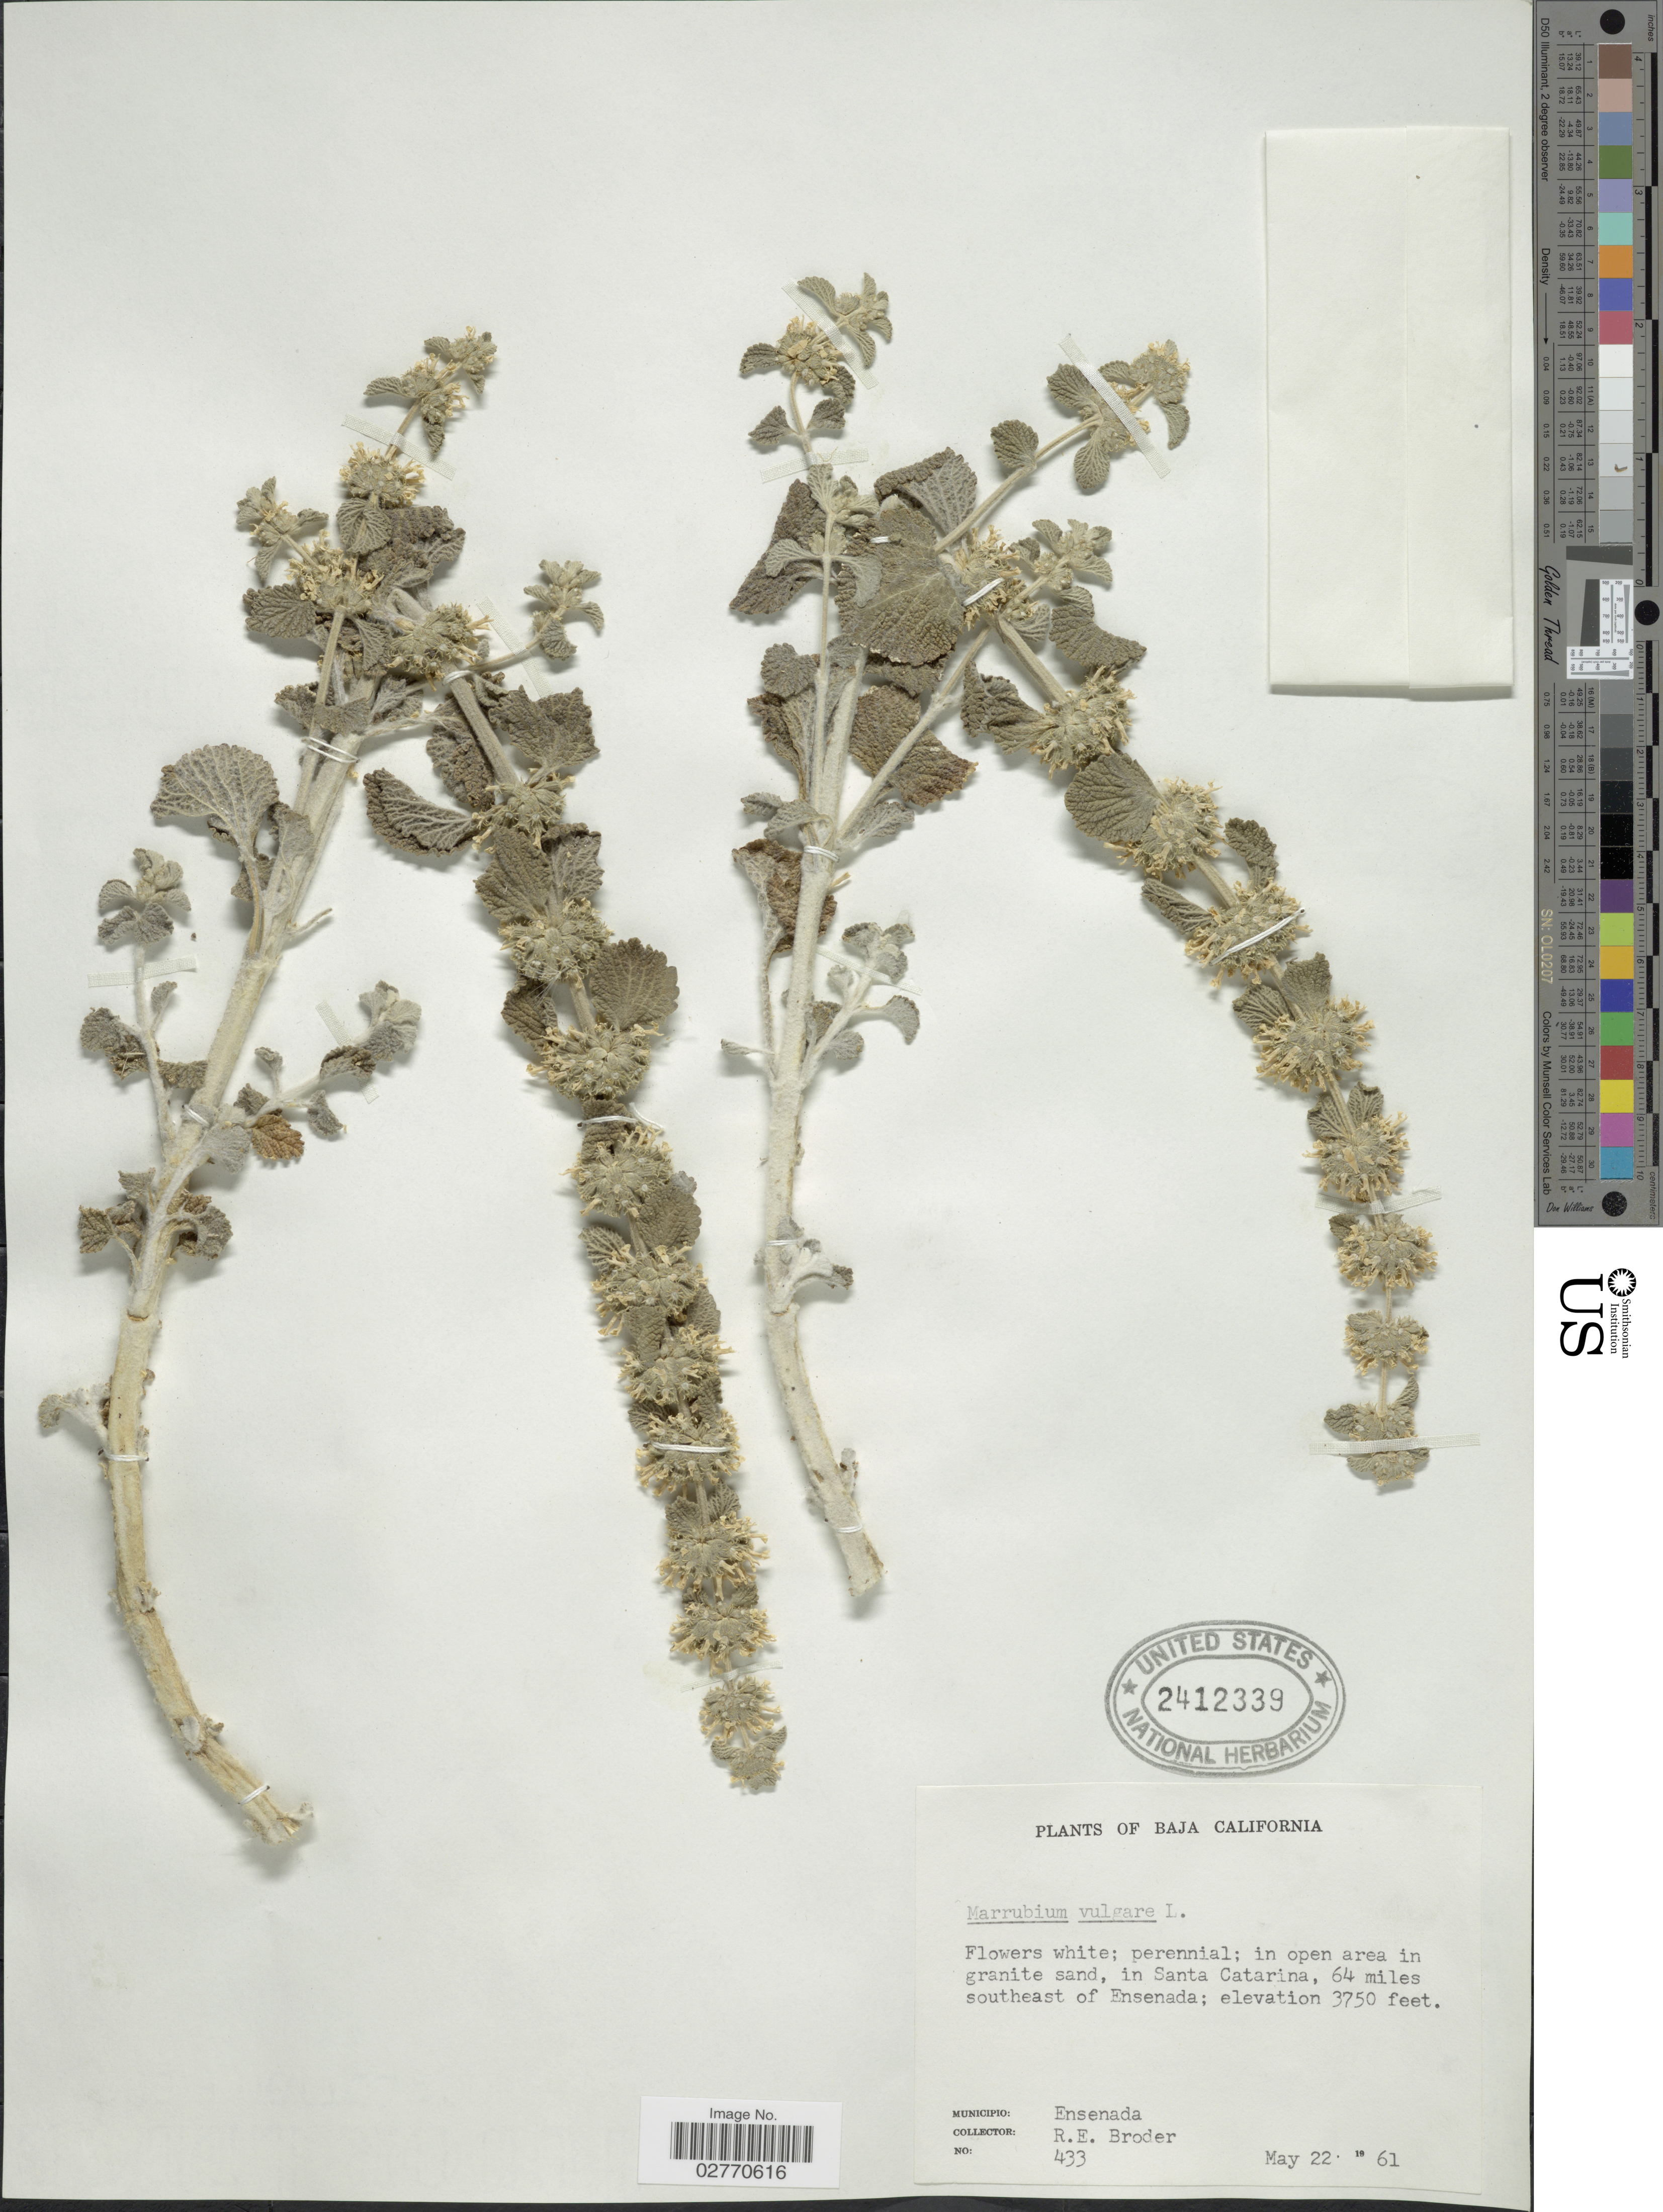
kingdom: Plantae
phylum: Tracheophyta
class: Magnoliopsida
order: Lamiales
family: Lamiaceae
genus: Marrubium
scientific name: Marrubium vulgare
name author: L.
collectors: R. Broder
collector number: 433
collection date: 1961-05-22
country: Mexico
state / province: Baja California Norte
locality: In Santa Catarina, 64 miles southeast of Ensenada, Municipio: Ensenada.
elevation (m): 1143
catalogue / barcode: US 2412339